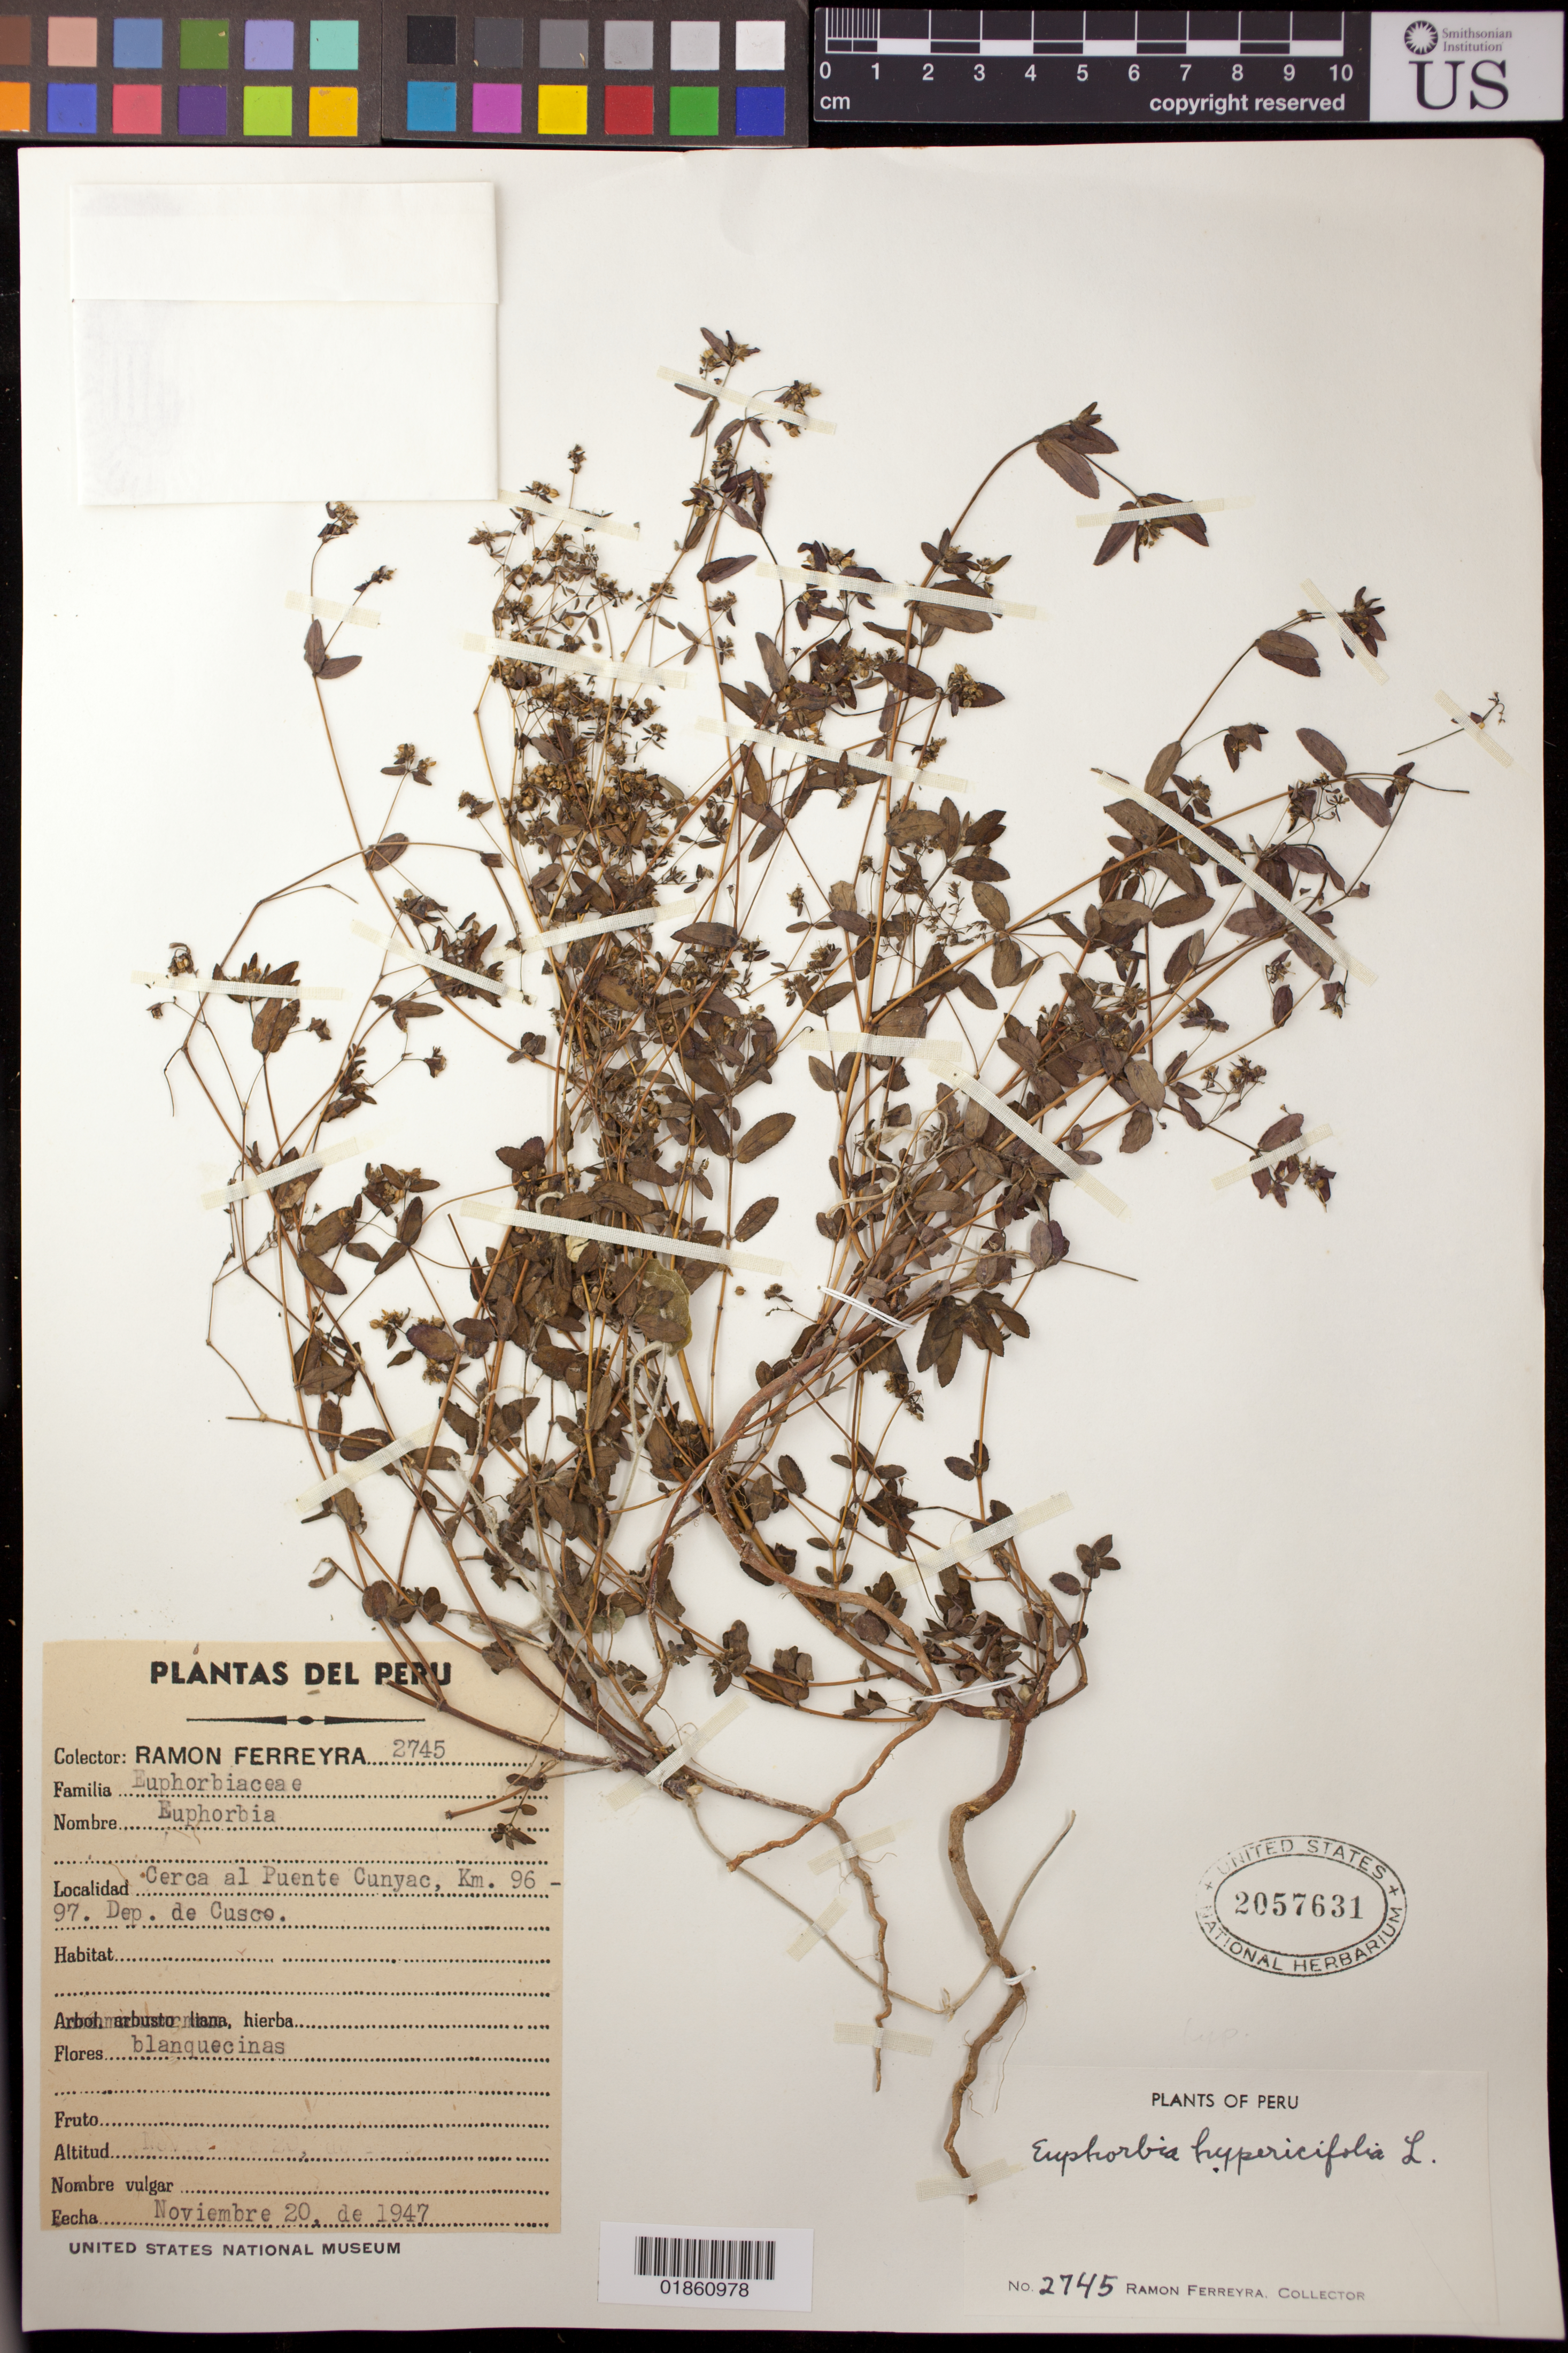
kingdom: Plantae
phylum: Tracheophyta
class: Magnoliopsida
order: Malpighiales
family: Euphorbiaceae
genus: Euphorbia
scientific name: Euphorbia hypericifolia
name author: L.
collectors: R. A. Ferreyra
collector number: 2745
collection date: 1947-11-20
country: Peru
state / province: Cusco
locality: Cerca al Puente Cunyac, Km. 96 -97. Dep. de Cusco.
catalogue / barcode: US 2057631